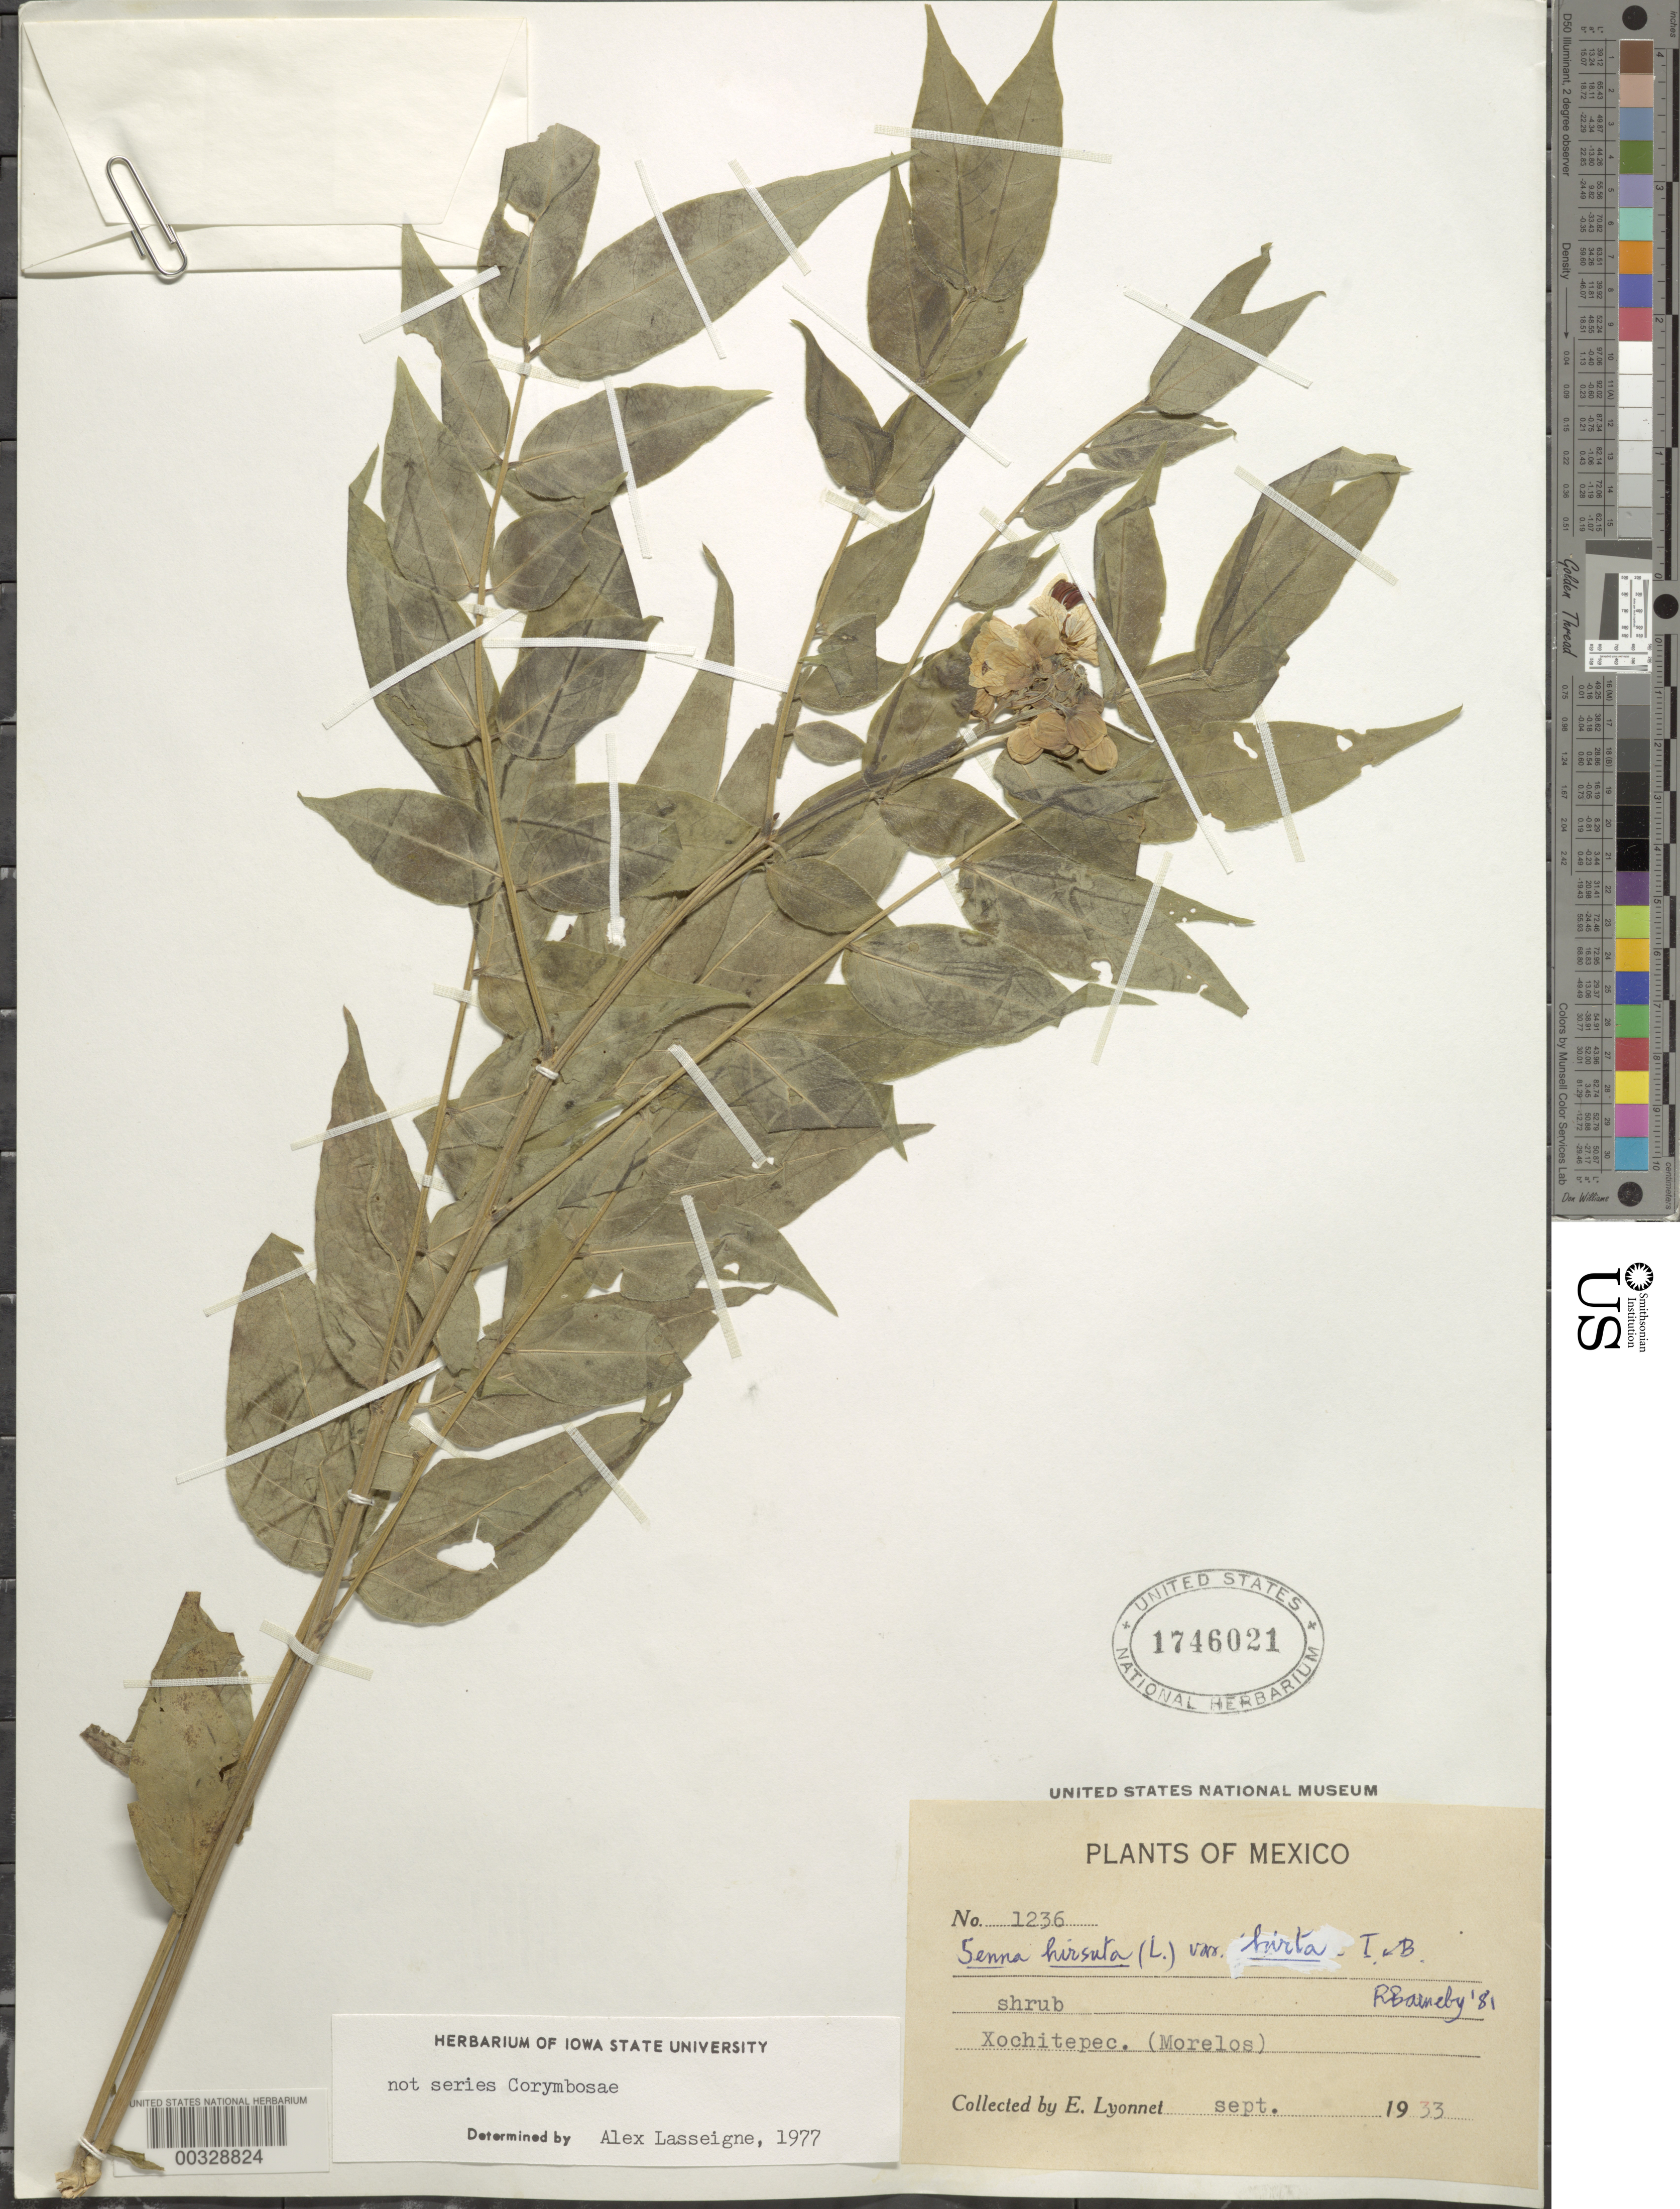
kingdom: Plantae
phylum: Tracheophyta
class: Magnoliopsida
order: Fabales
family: Fabaceae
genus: Senna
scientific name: Senna hirsuta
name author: (L.) H.S. Irwin & Barneby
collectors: Bro. E. Lyonnet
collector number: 1236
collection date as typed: Sep 1933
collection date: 1933-09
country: Mexico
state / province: Morelos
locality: Xochitepec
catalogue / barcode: US 1746021